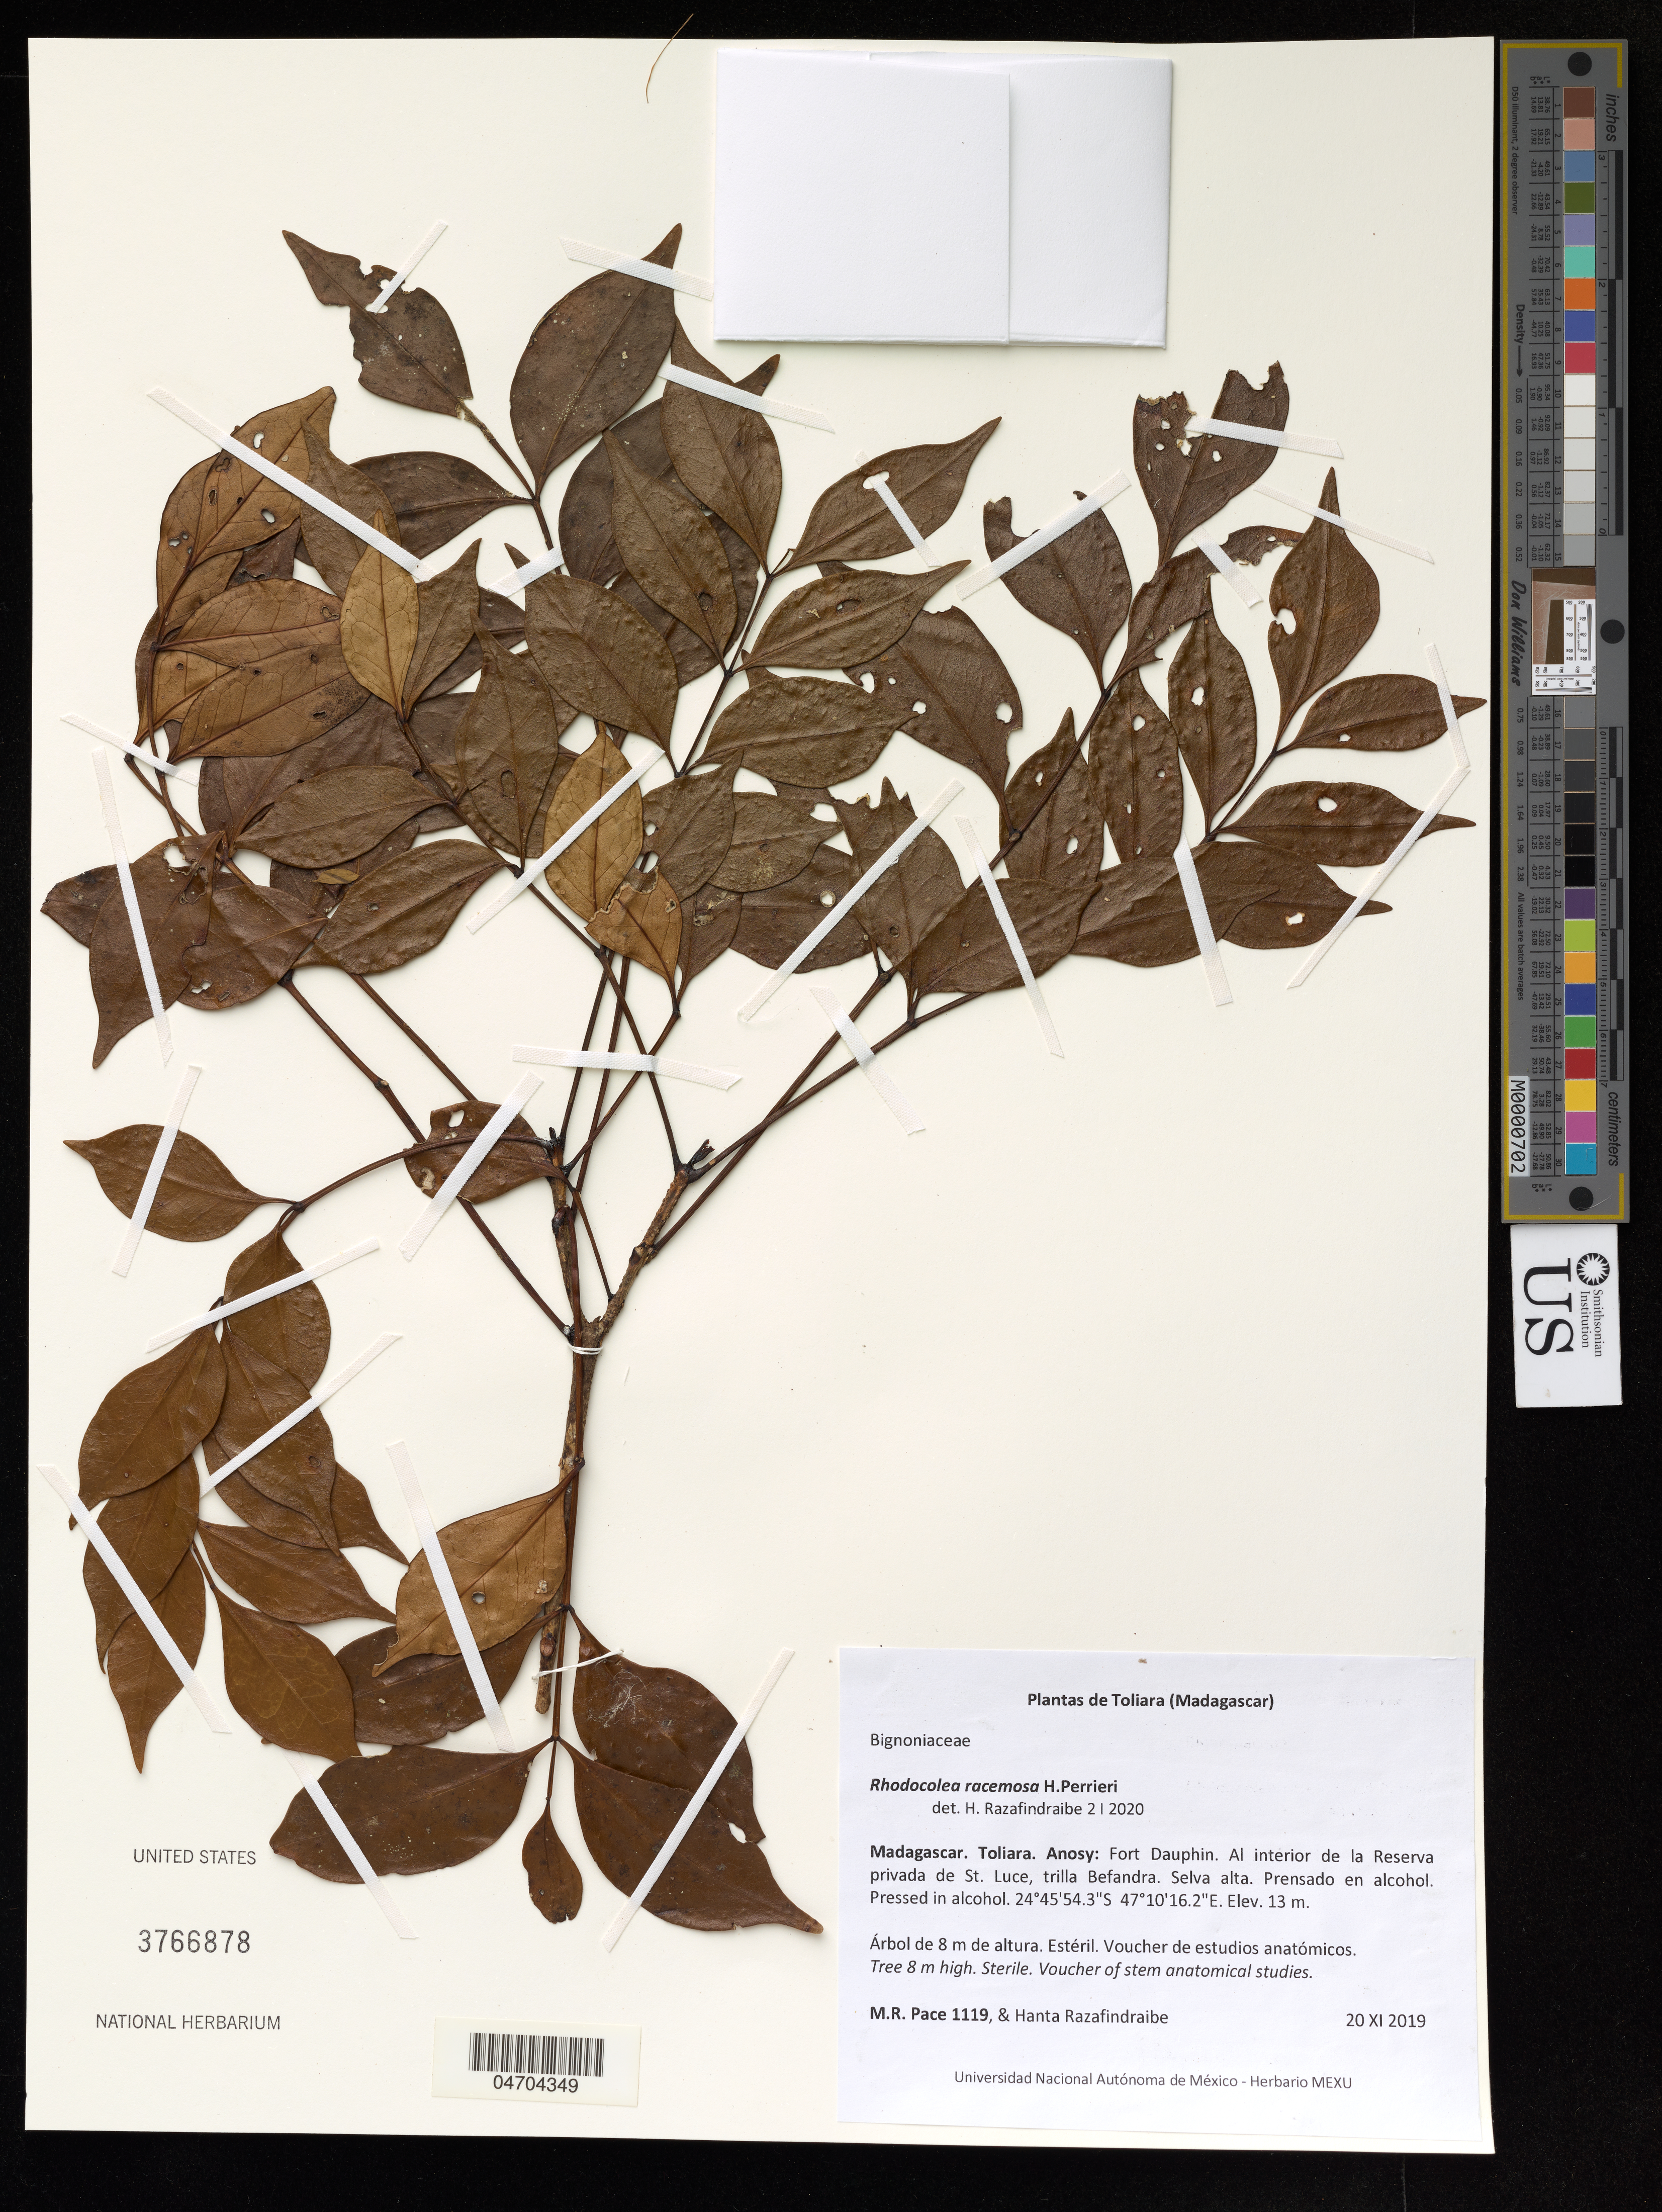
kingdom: Plantae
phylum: Tracheophyta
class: Magnoliopsida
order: Lamiales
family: Bignoniaceae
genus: Rhodocolea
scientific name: Rhodocolea racemosa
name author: (Lam.) H. Perrier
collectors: M. Rodrigo Pace & H. Razafindraibe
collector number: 1119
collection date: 2019-11-20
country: Madagascar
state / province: Toliara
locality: Anosy: Fort Dauphin, Al interior de la Reserva privada de St. Luce, trilla Befandra.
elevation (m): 13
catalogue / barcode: US 3766879